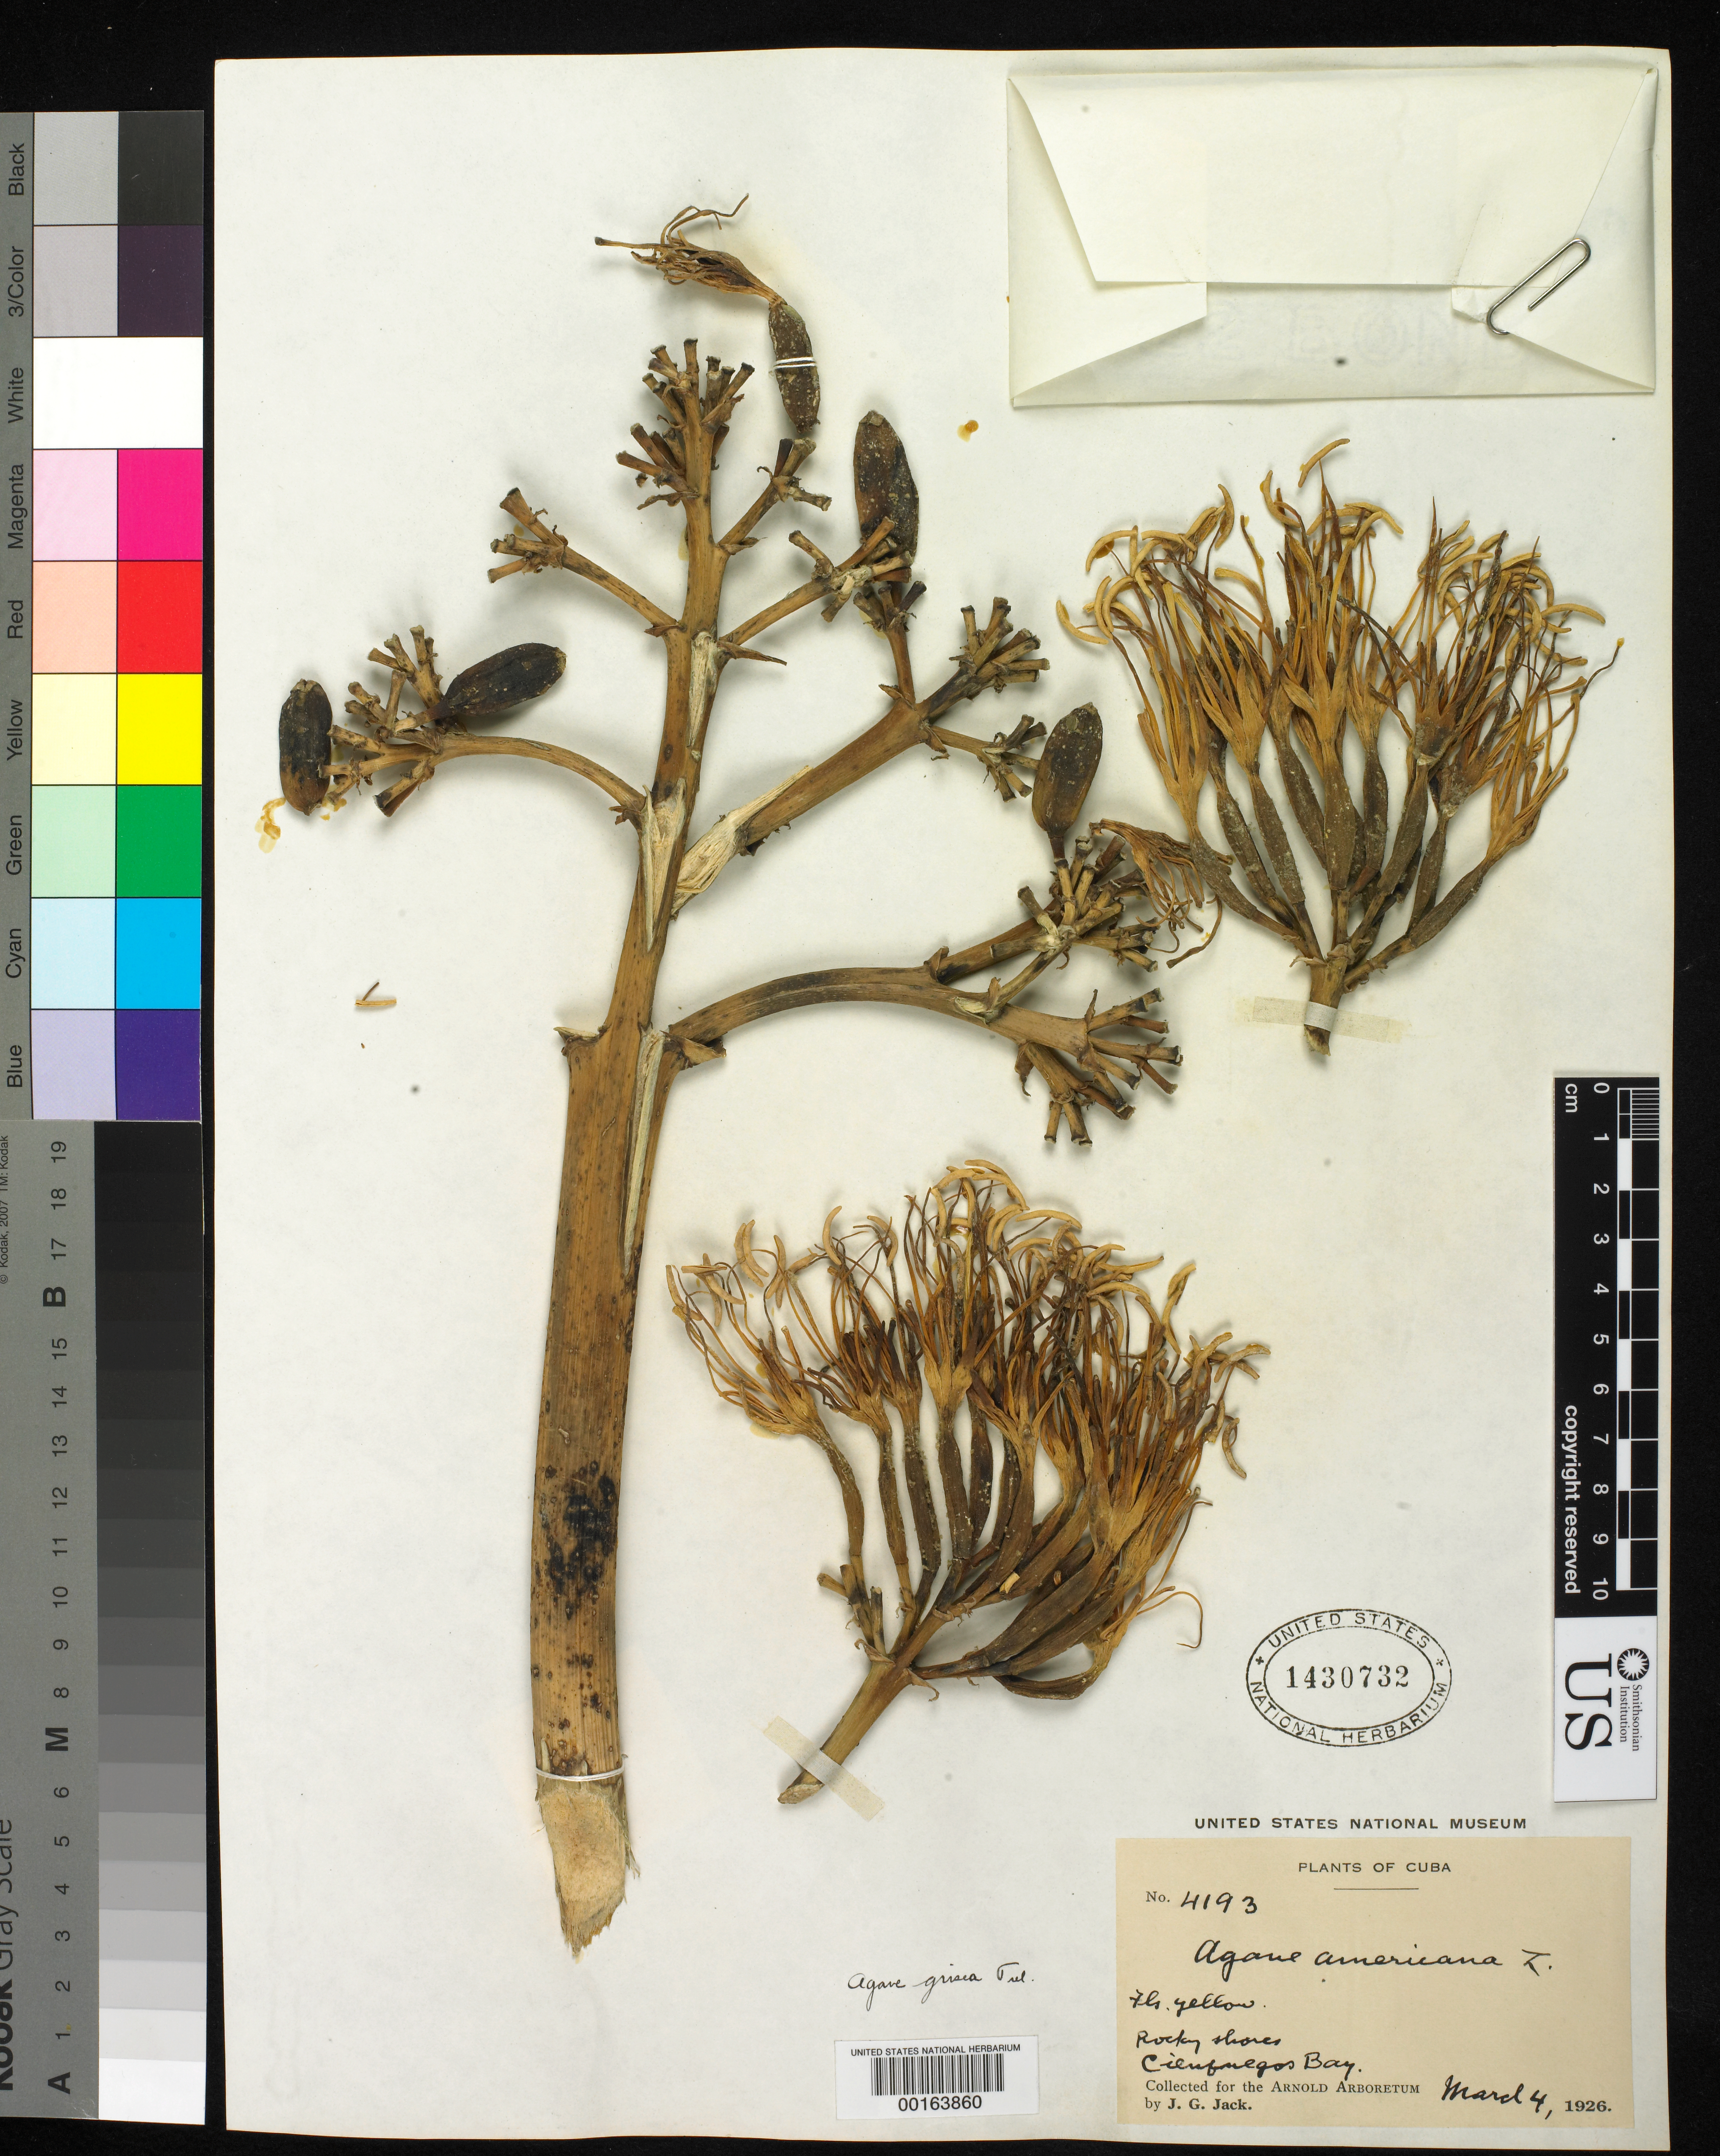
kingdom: Plantae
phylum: Tracheophyta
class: Liliopsida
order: Asparagales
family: Asparagaceae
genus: Agave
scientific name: Agave grisea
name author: Trel.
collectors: J. G. Jack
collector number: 4193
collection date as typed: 04 Mar 1926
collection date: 1926-03-04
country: Cuba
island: Greater Antilles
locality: Cienfuegos Bay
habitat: Rocky shores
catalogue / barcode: US 1430732